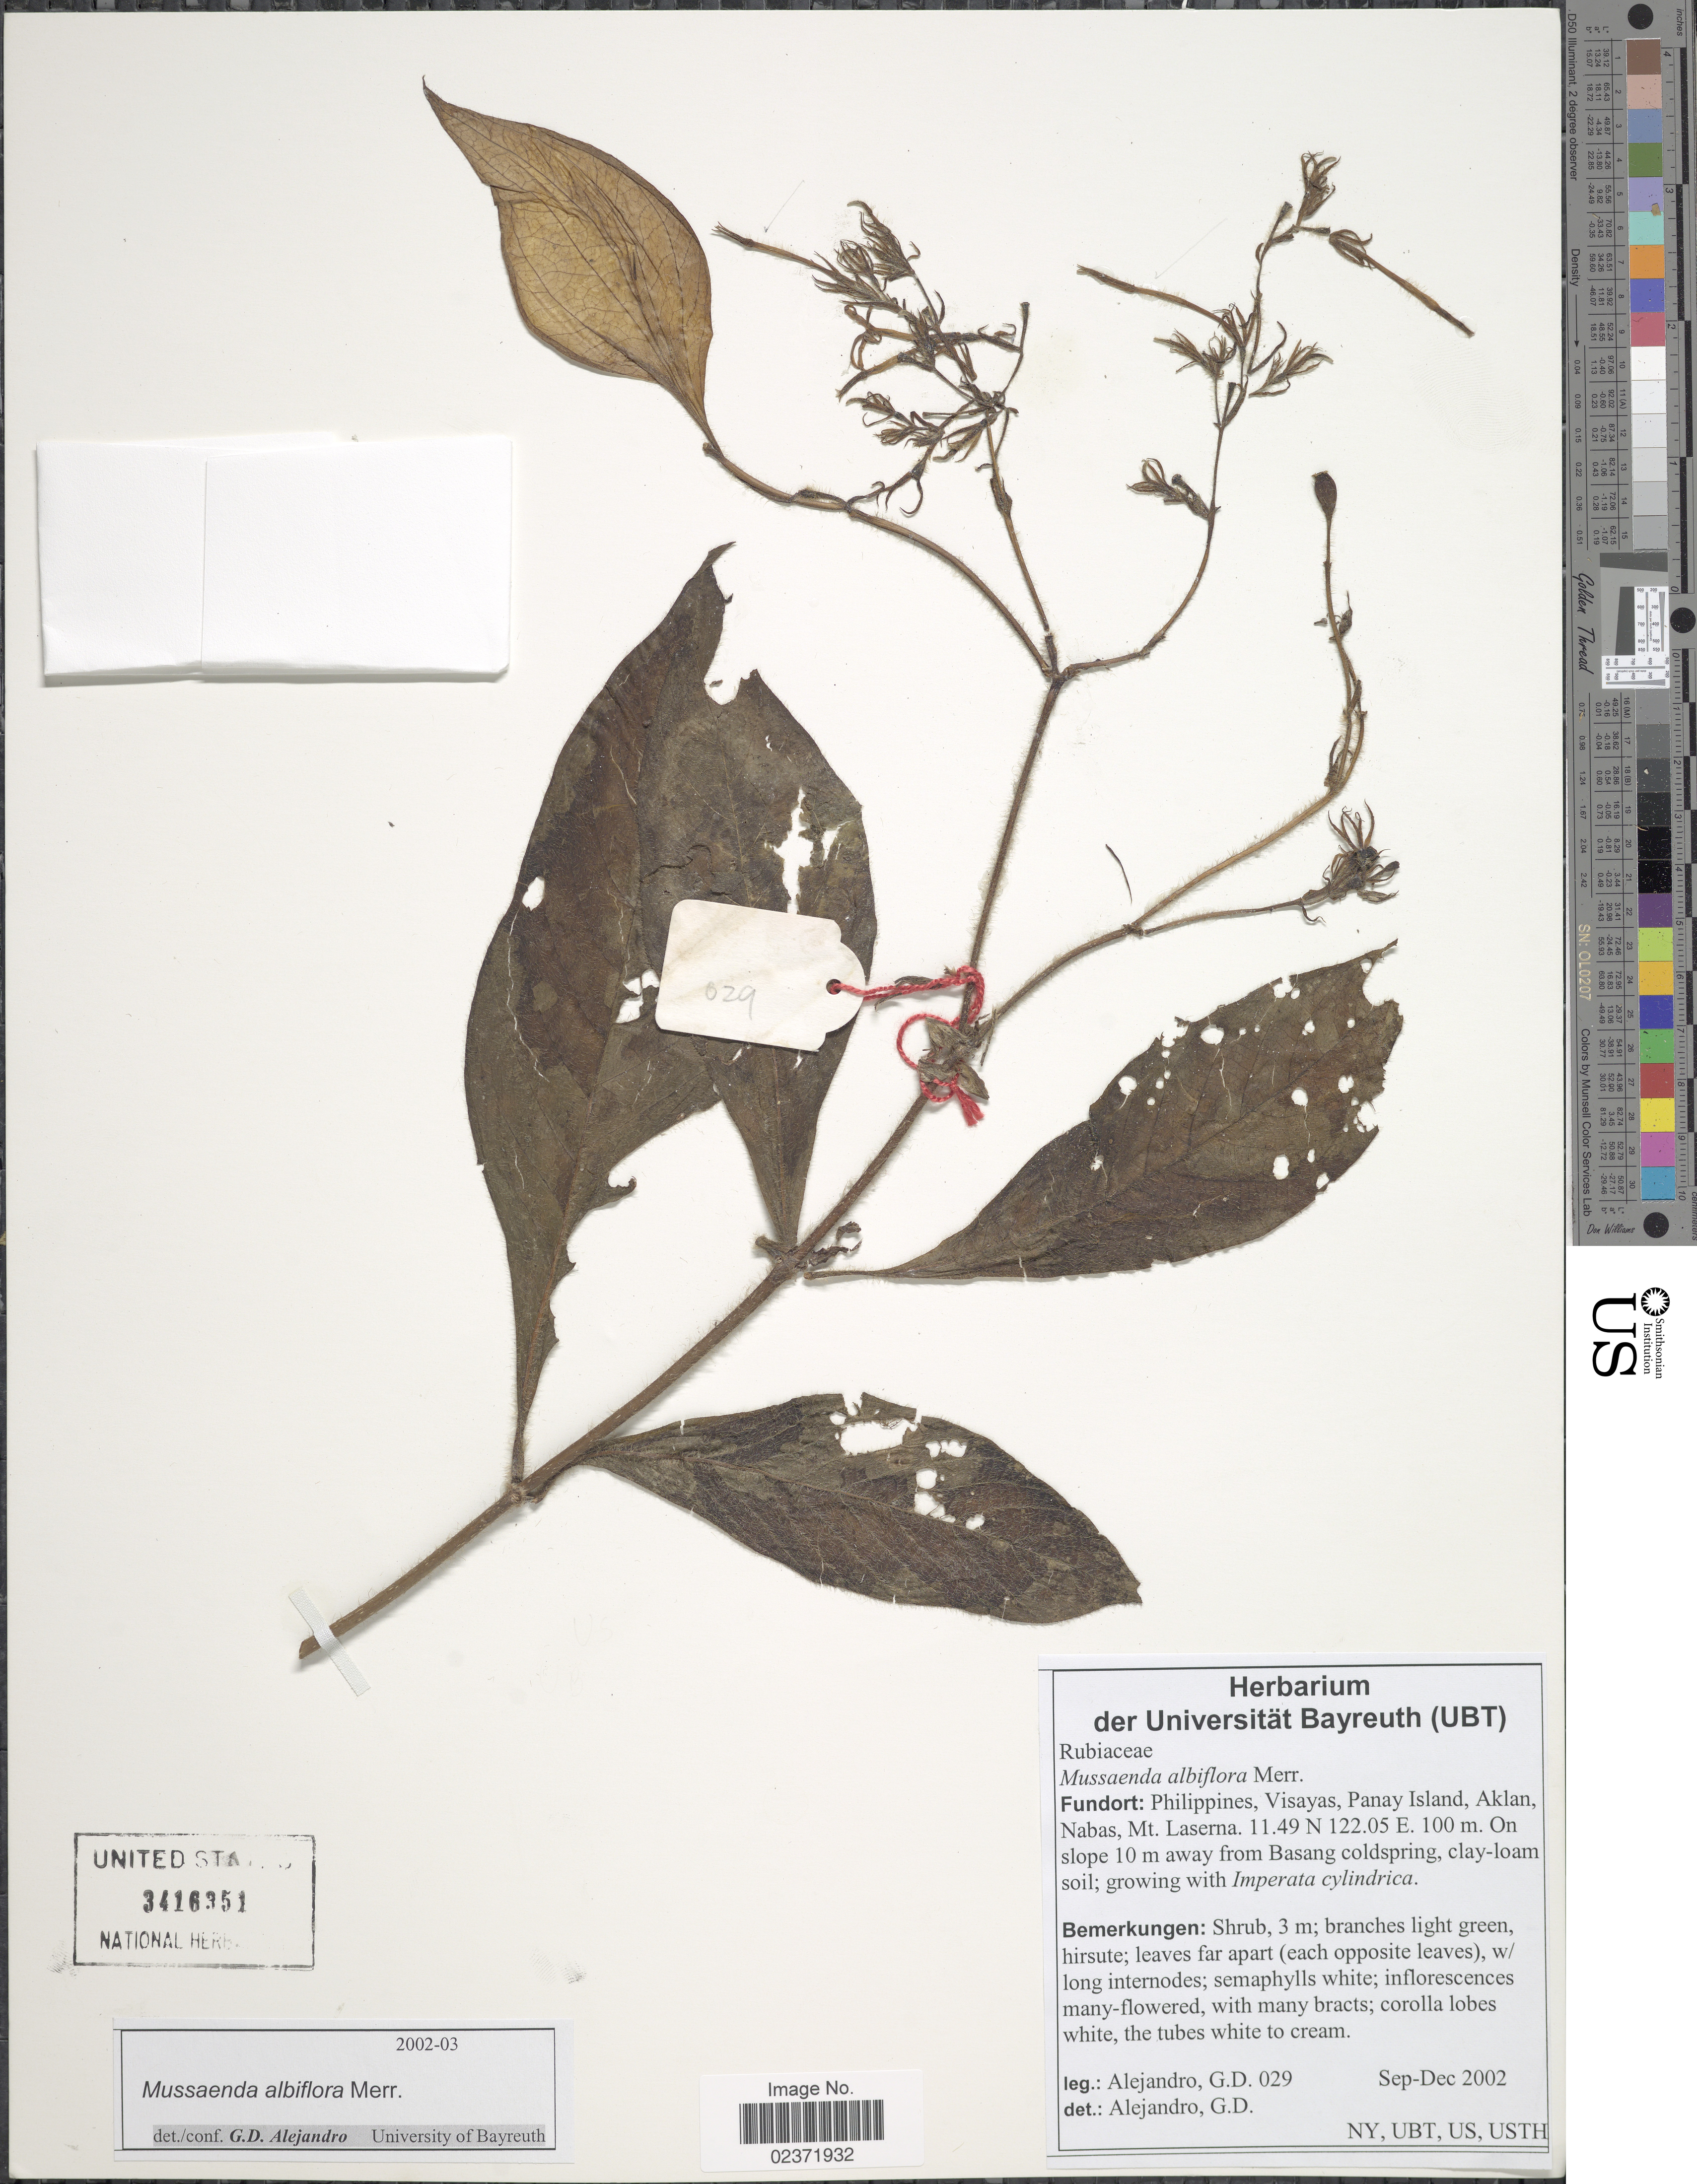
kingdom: Plantae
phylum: Tracheophyta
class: Magnoliopsida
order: Gentianales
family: Rubiaceae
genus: Mussaenda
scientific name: Mussaenda albiflora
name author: Merr.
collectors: G. J. D. Alejandro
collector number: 029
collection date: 2002-09/2002-12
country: Philippines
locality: Visayas, Panay Island, Aklan, Nabas, Mt. Laserna. On slope 10 m away from Basang coldspring, clay-loam soil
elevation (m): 100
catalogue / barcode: US 3416351